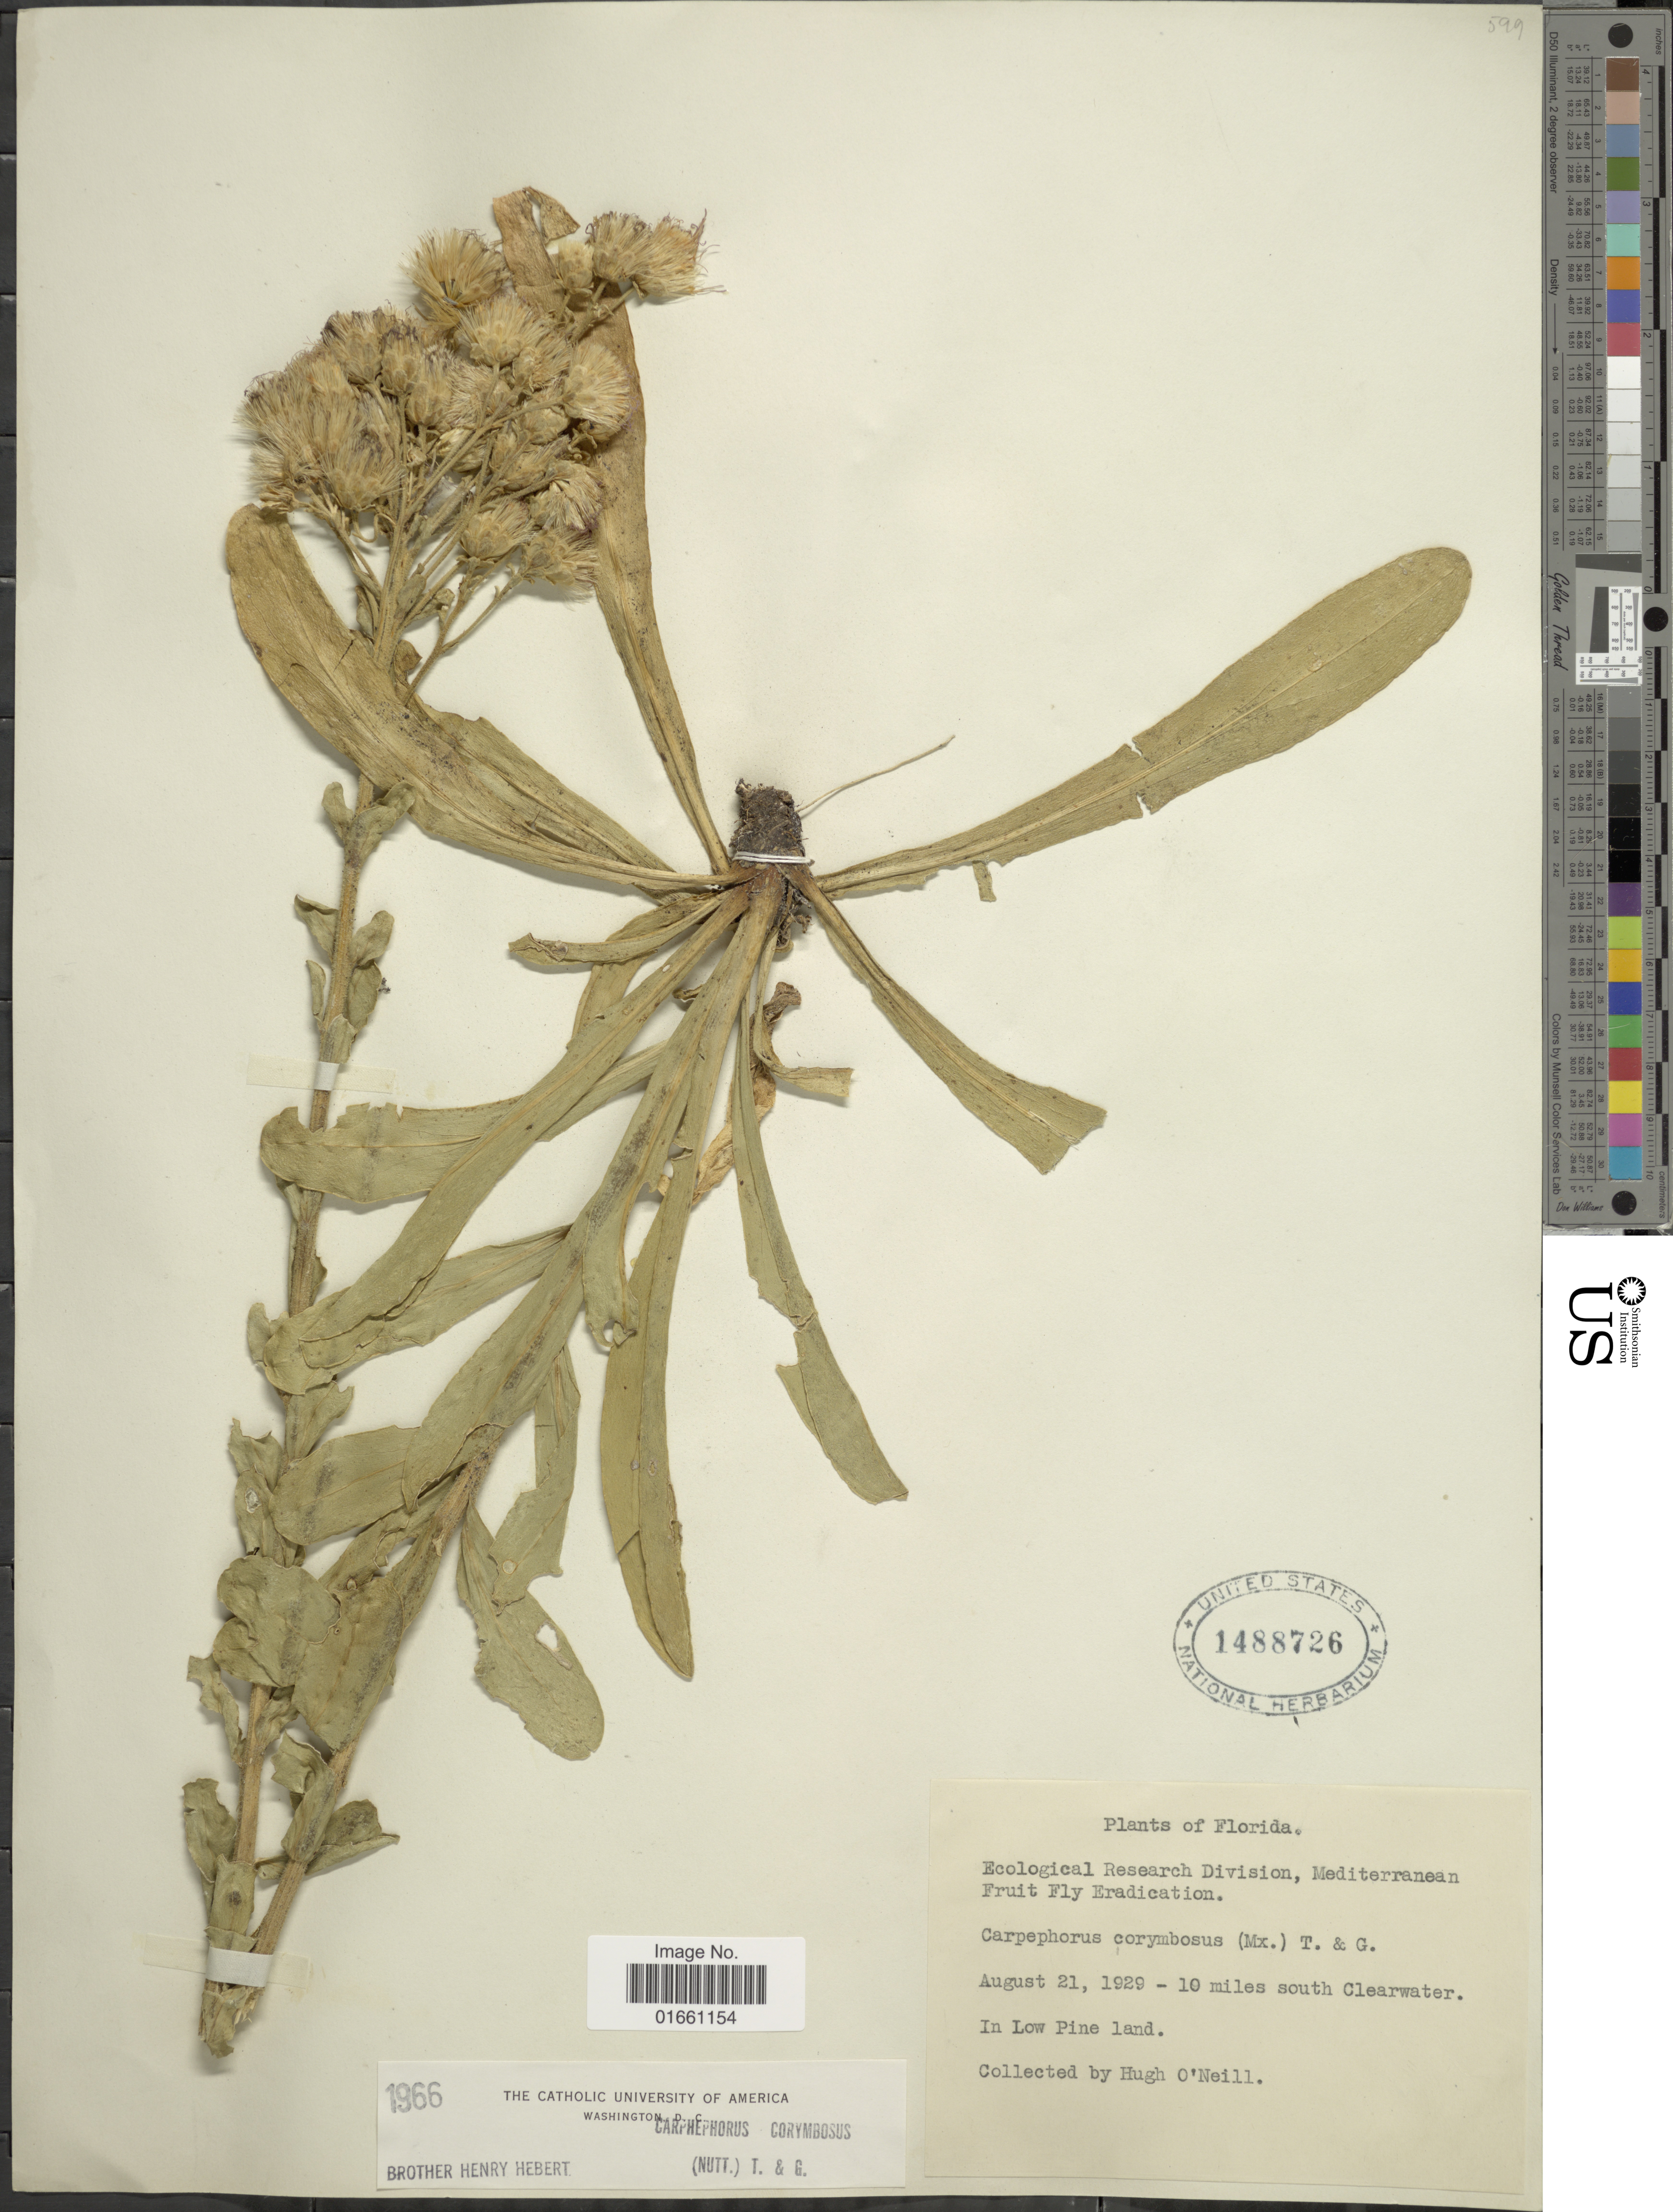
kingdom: Plantae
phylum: Tracheophyta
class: Magnoliopsida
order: Asterales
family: Asteraceae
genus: Carphephorus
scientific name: Carphephorus corymbosus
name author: (Nutt.) Torr. & A. Gray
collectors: H. O'Neill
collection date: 1929-08-21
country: United States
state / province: Florida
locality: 10 miles south Clearwater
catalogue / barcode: US 1488726